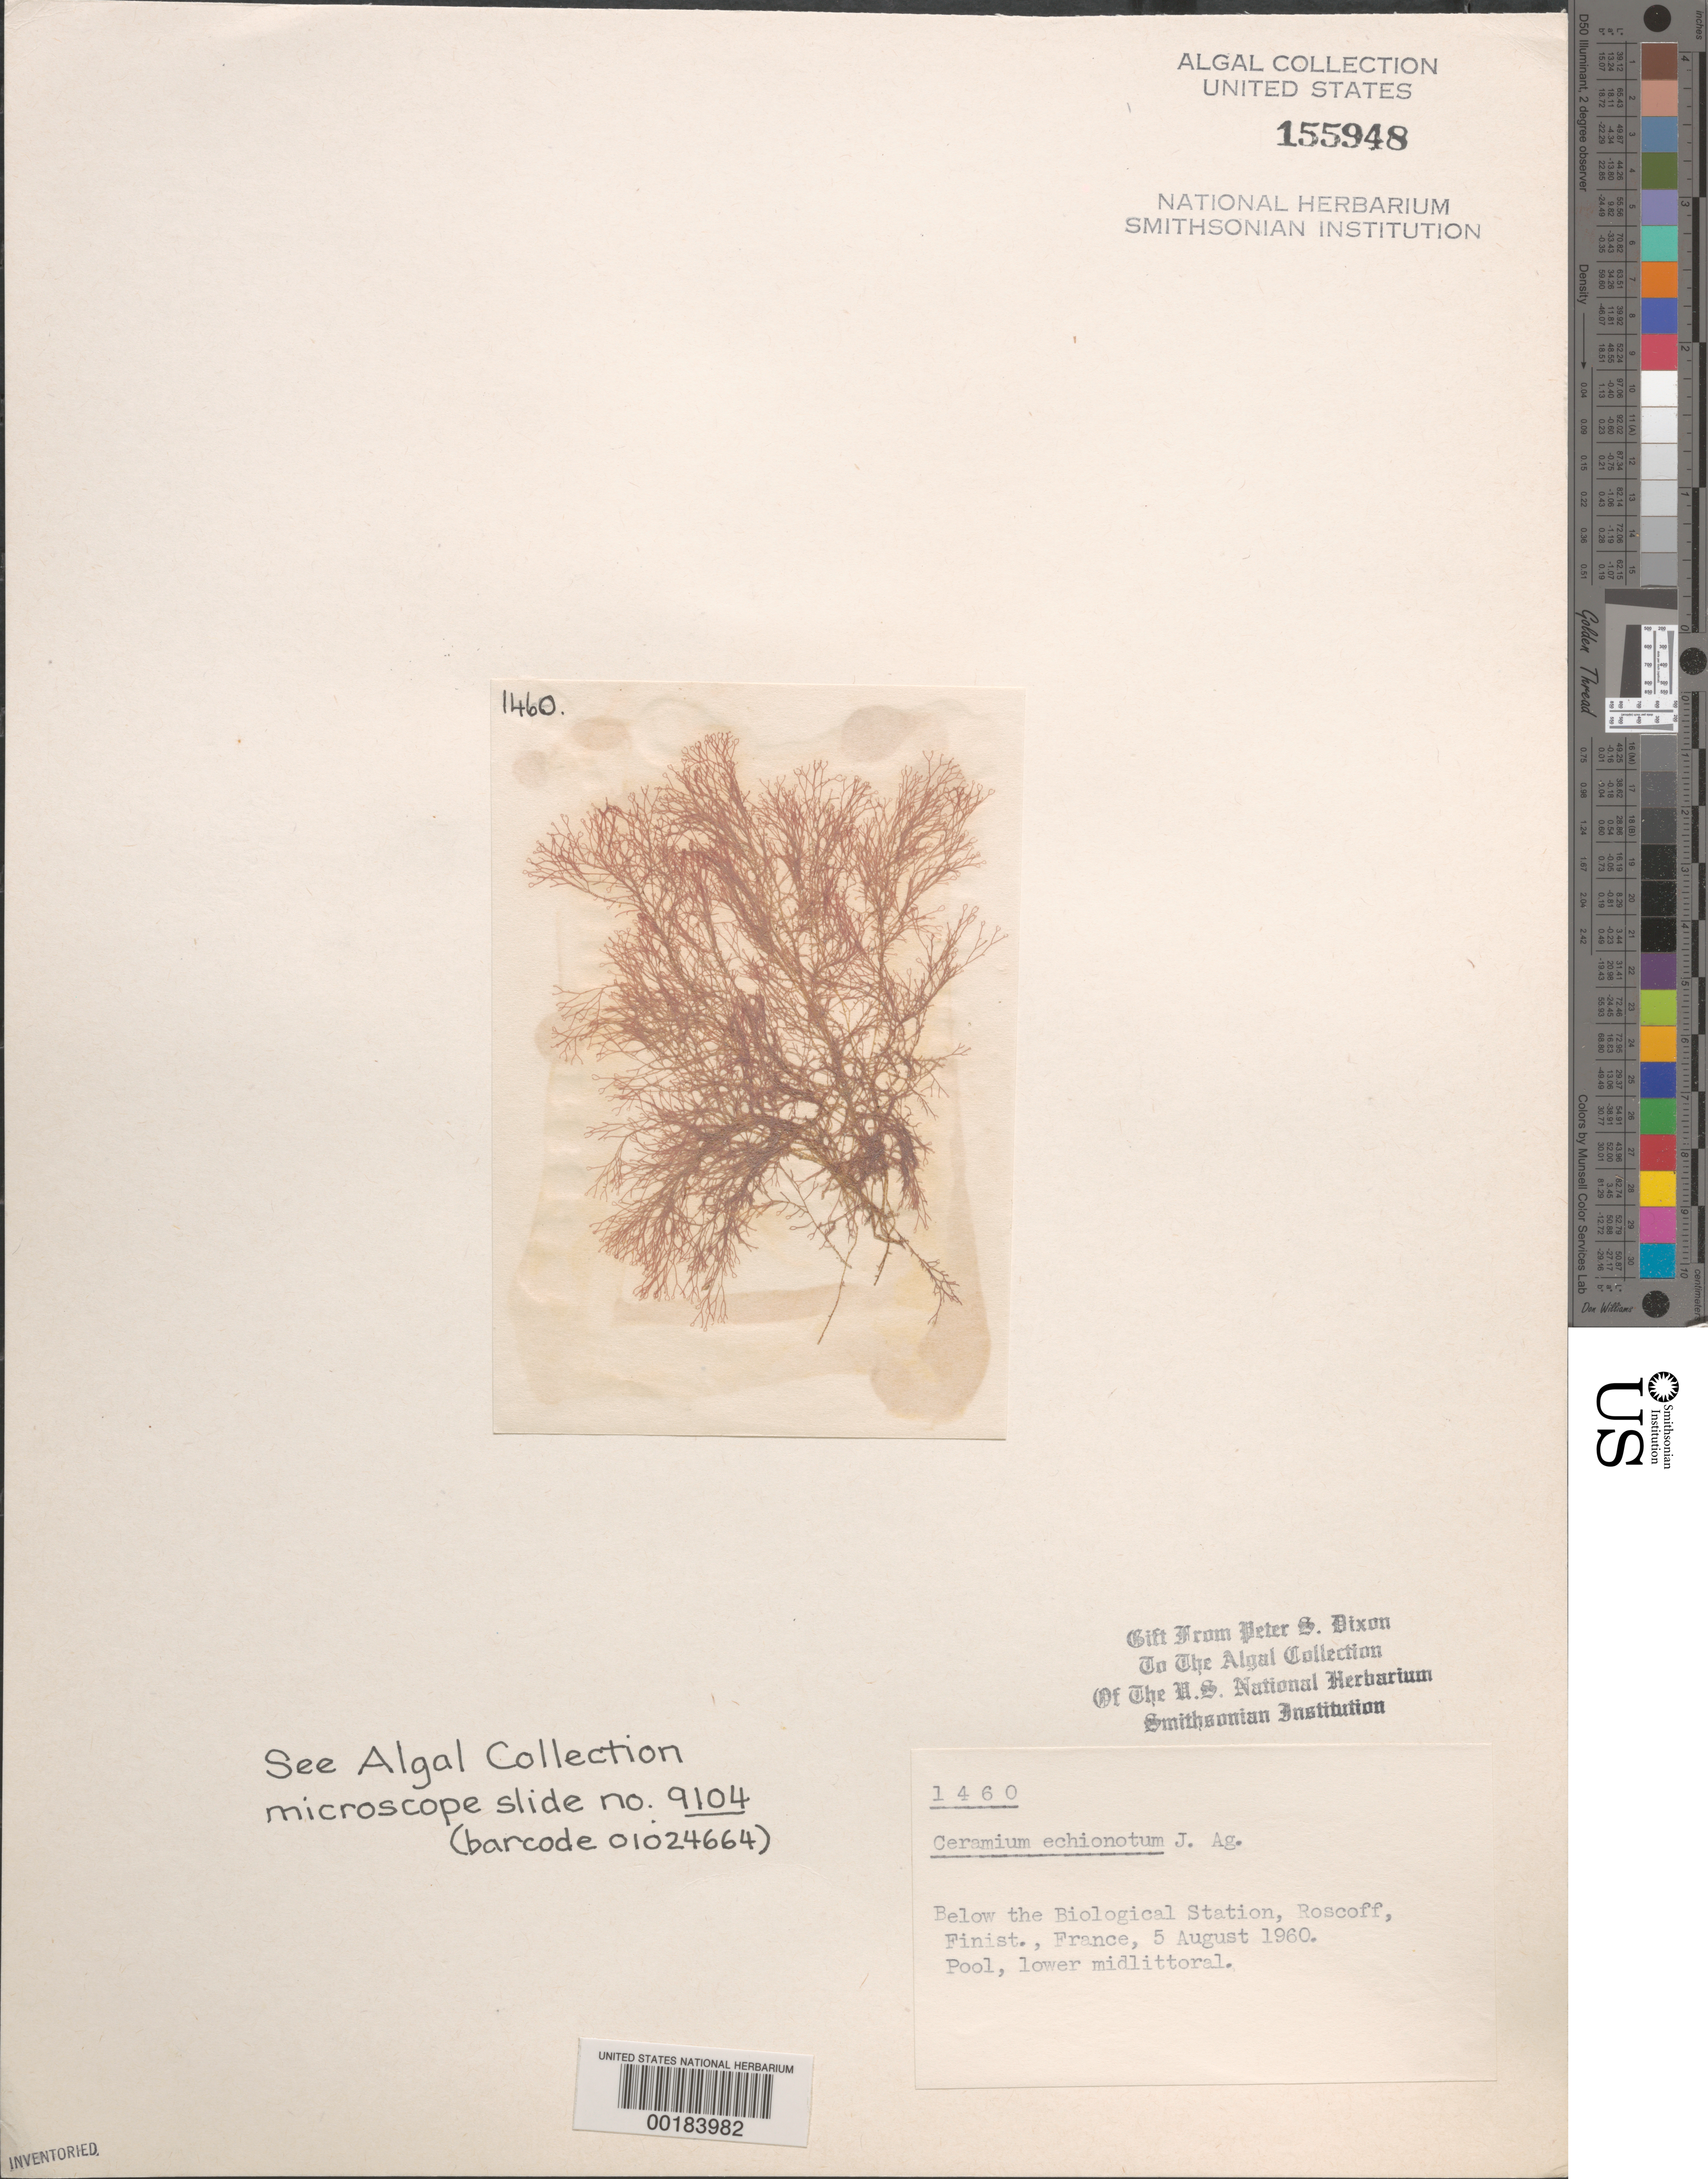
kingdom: Plantae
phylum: Rhodophyta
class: Florideophyceae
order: Ceramiales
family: Ceramiaceae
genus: Ceramium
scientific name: Ceramium echionotum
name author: J. Agardh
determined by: Dixon, P. S.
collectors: P. S. Dixon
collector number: PSD 1460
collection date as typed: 05 Aug 1960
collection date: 1960-08-05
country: France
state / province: Bretagne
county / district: Finistère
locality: Roscoff, below biological station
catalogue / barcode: US 155948